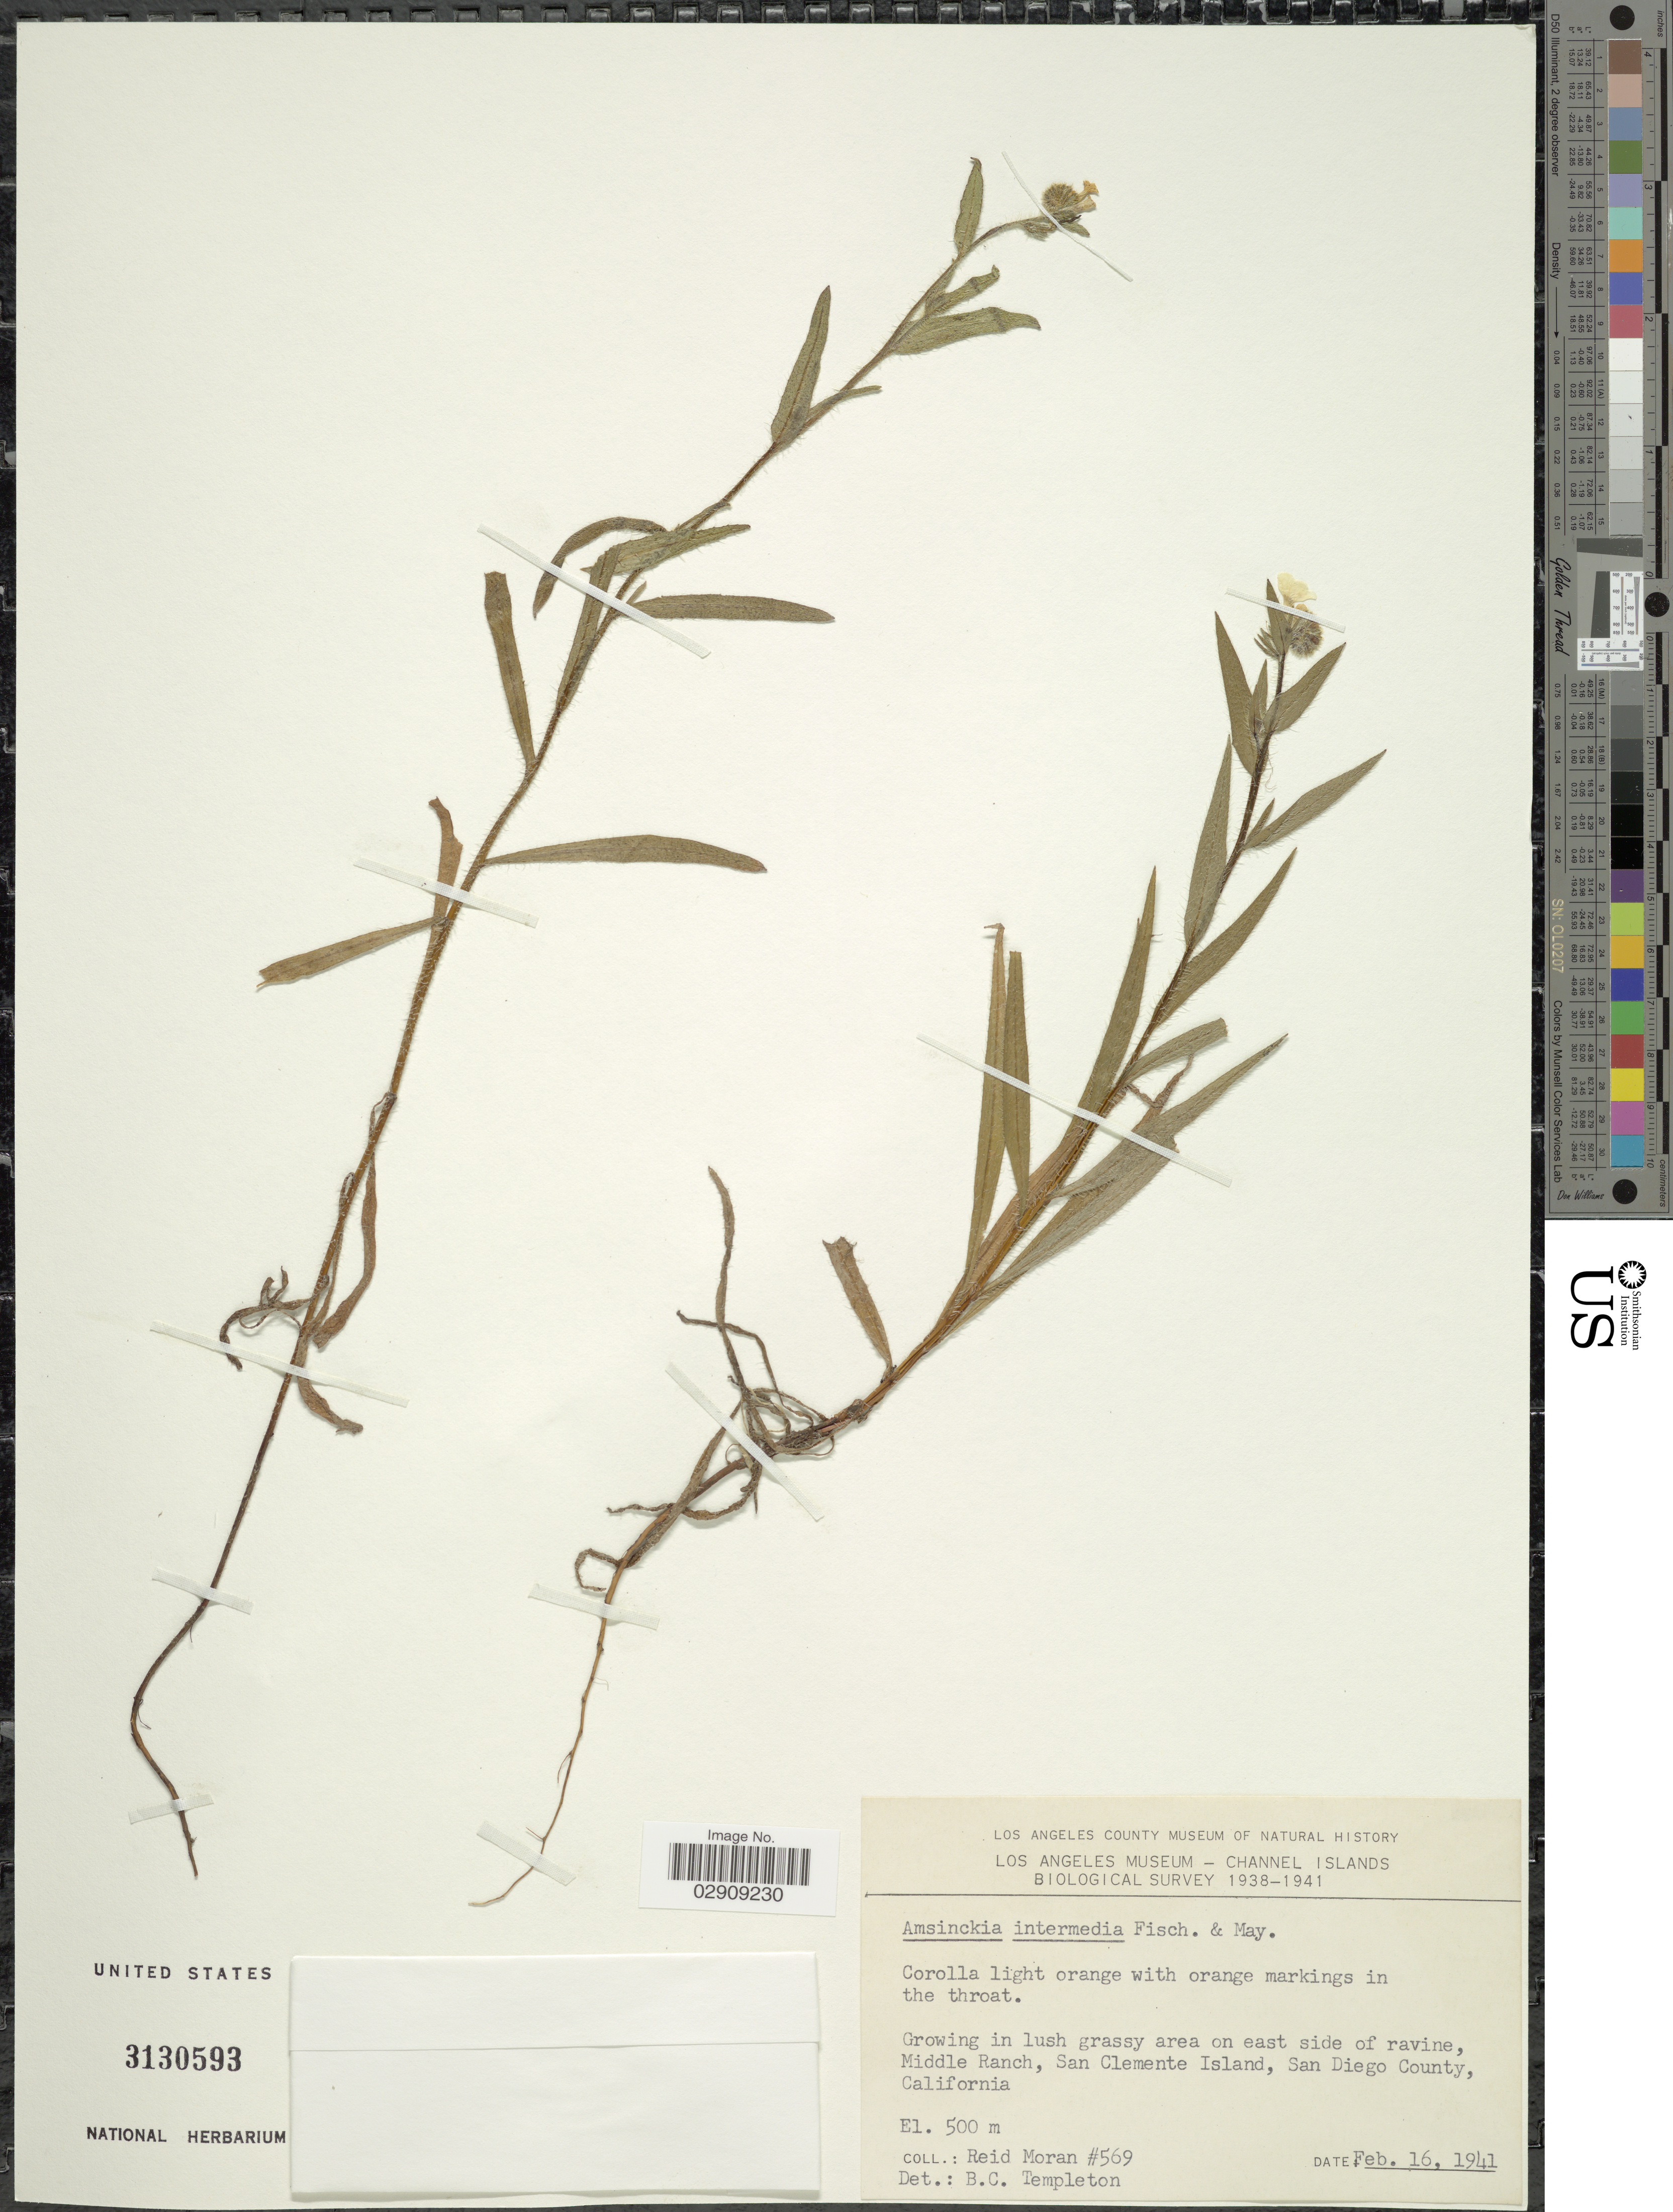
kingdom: Plantae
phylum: Tracheophyta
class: Magnoliopsida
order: Boraginales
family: Boraginaceae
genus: Amsinckia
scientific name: Amsinckia menziesii var. intermedia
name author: (Fisch. & C.A. Mey.) Ganders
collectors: R. V. Moran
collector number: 569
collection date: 1941-02-16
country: United States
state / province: California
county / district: San Diego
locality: Middle Ranch, San Clemente Island, San Diego County.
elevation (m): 500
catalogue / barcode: US 3130593